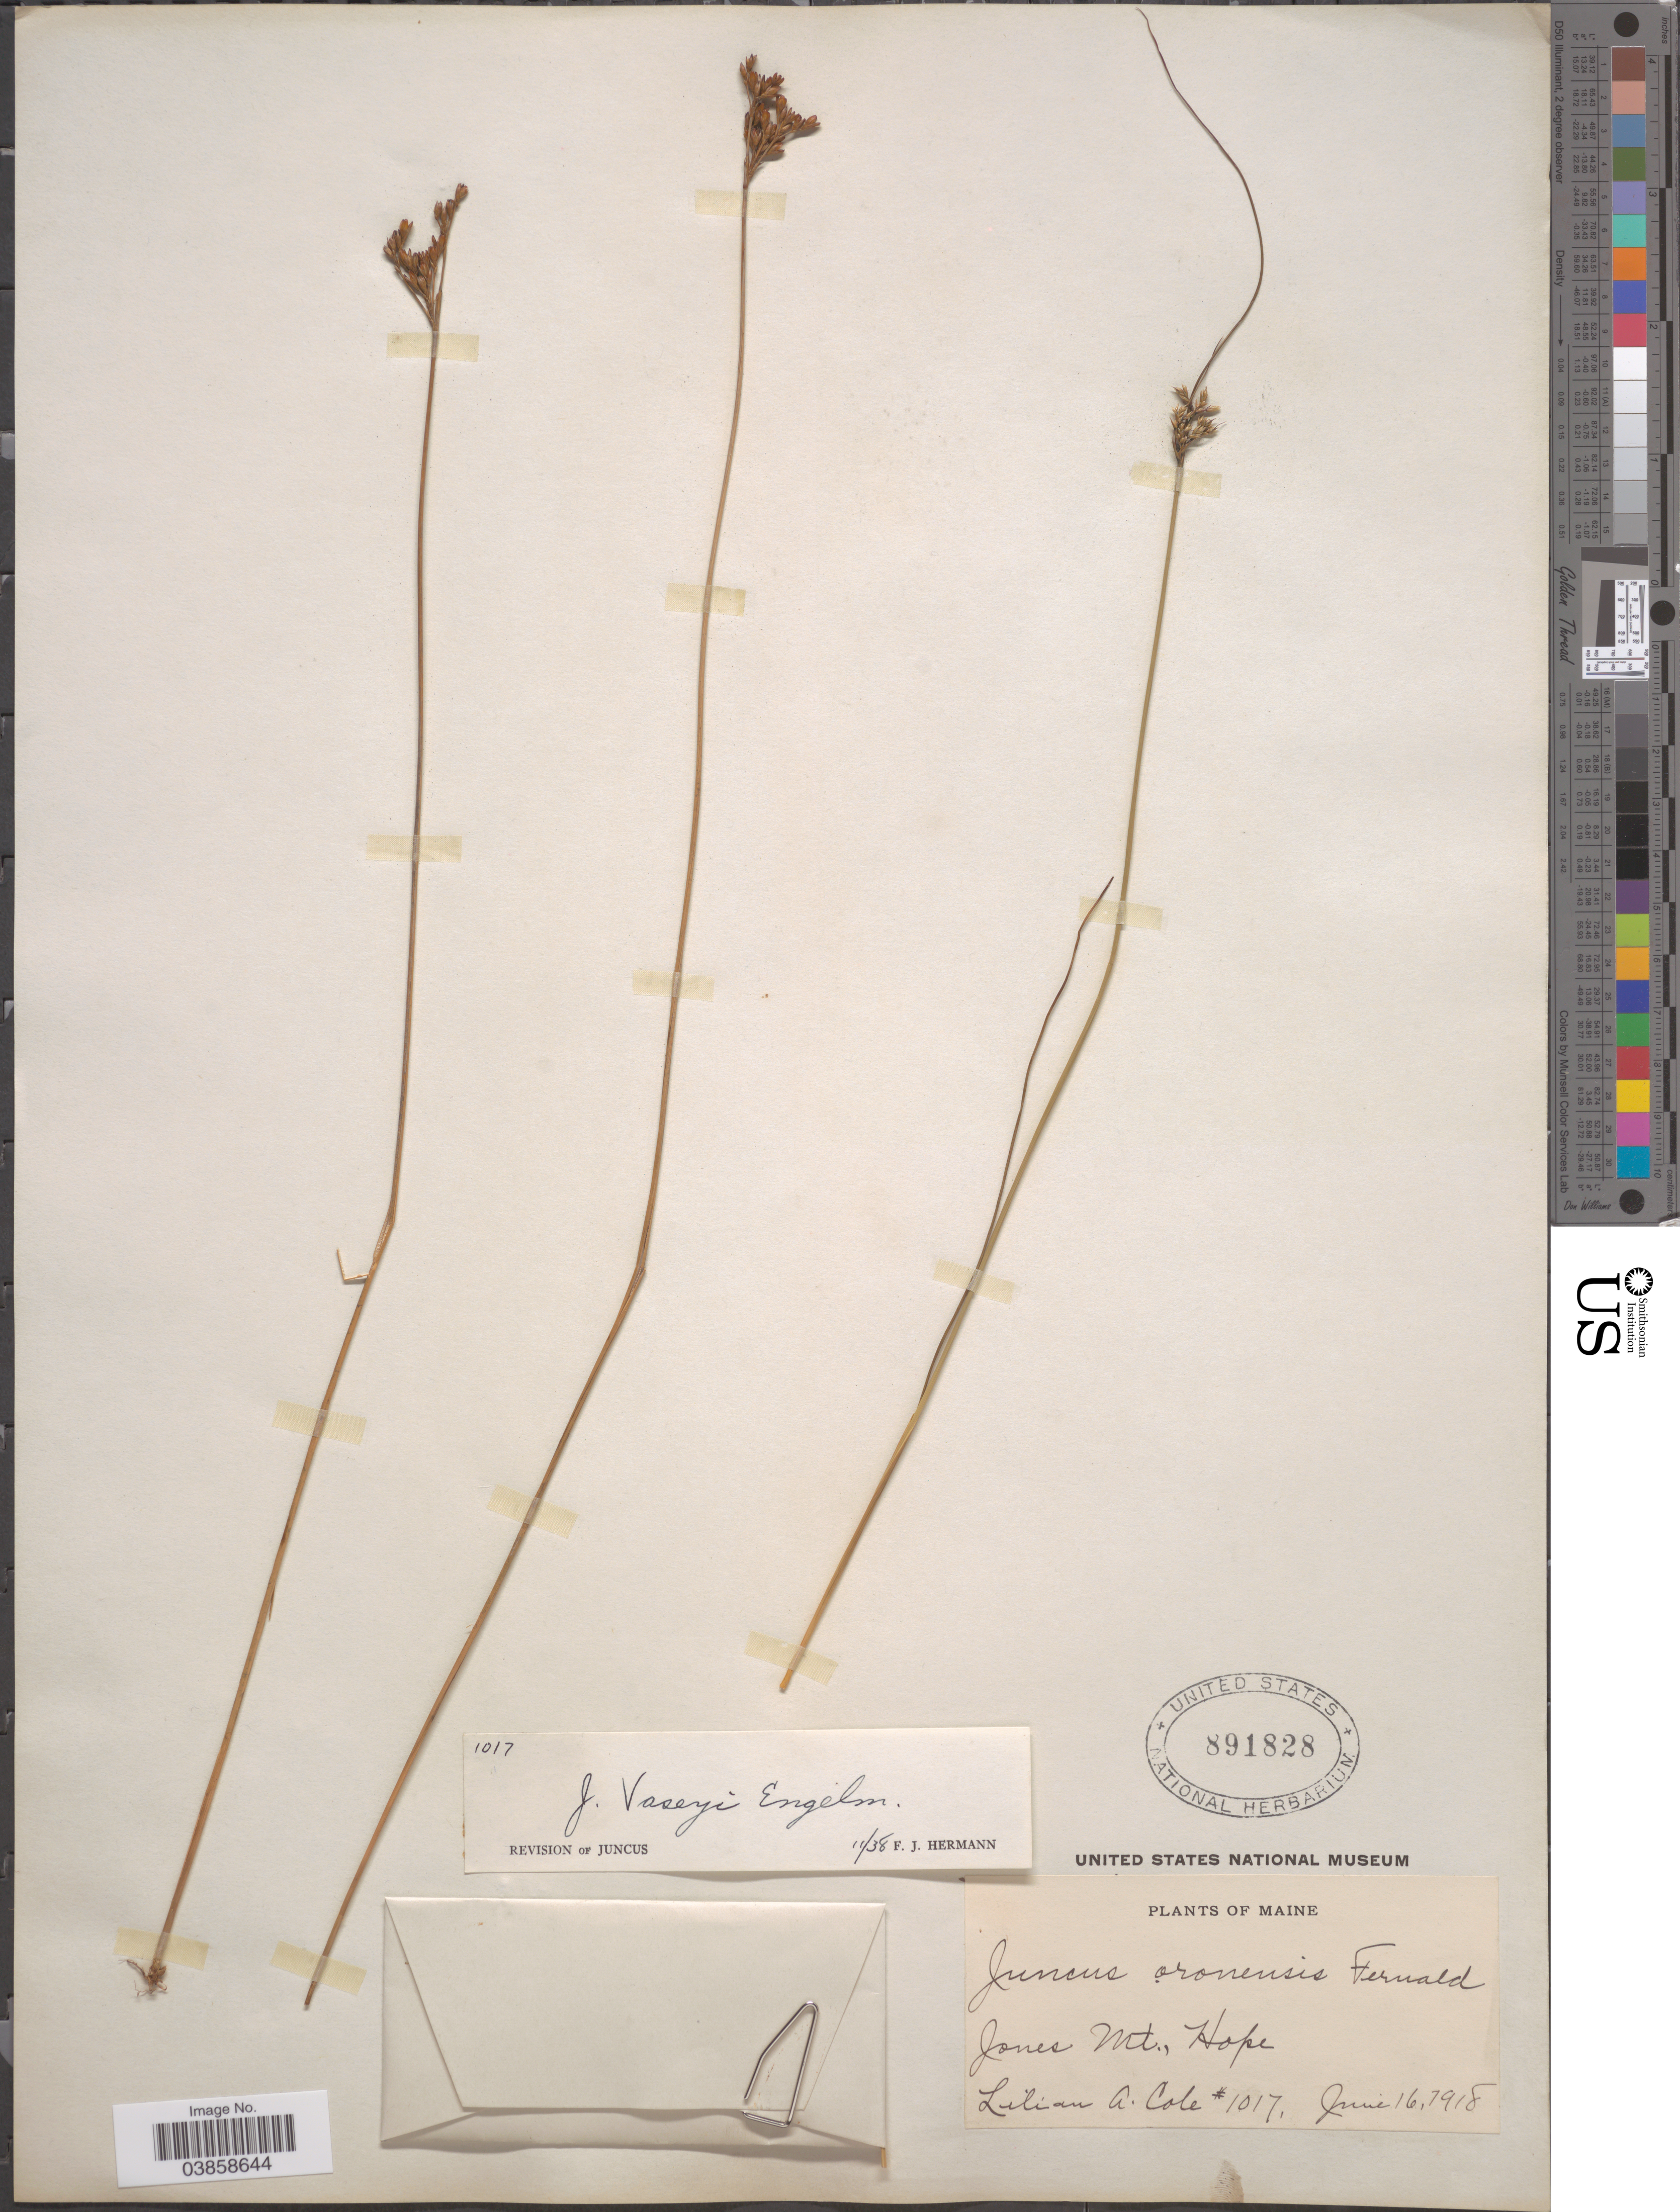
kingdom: Plantae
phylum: Tracheophyta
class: Liliopsida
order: Poales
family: Juncaceae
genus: Juncus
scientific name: Juncus vaseyi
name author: Engelm.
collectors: L. A. Cole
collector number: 1017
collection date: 1918-06-16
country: United States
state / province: Maine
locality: Jones Mts., Hope.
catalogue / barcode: US 891828